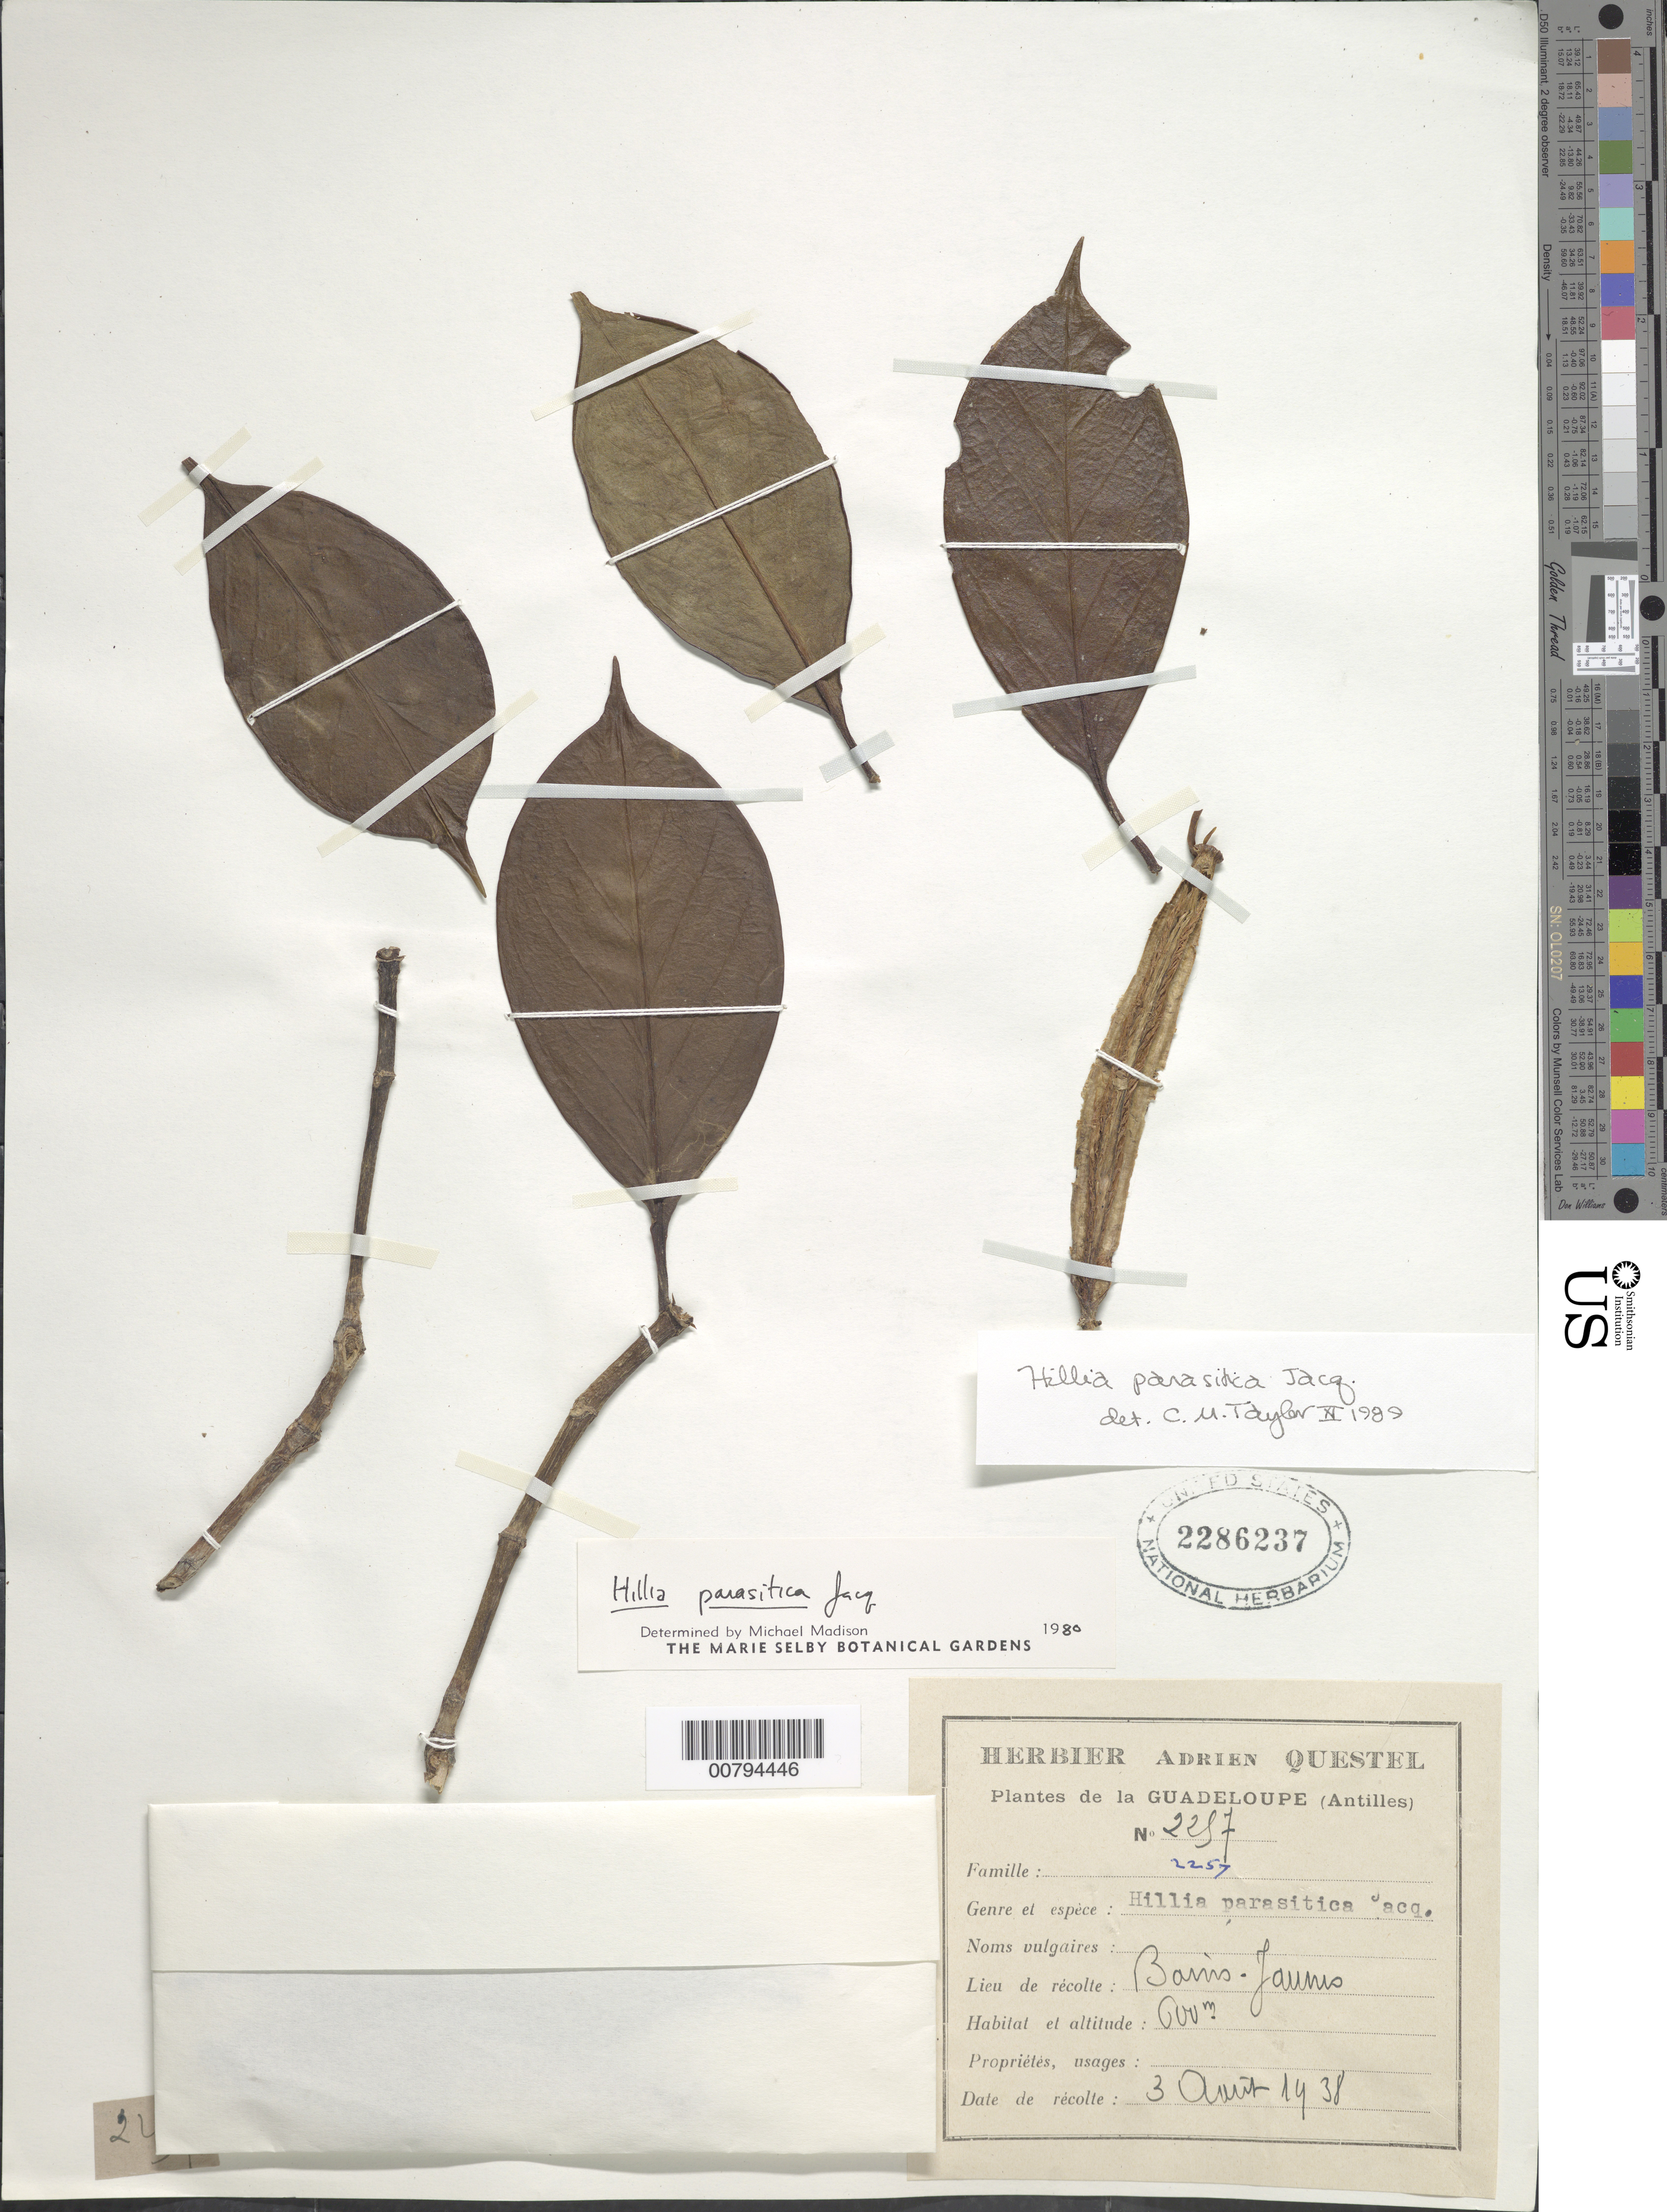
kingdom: Plantae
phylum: Tracheophyta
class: Magnoliopsida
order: Gentianales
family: Rubiaceae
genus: Hillia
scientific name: Hillia parasitica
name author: Jacq.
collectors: A. Questel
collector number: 2287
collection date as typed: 03 Aug 1938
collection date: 1938-08-03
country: Guadeloupe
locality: Bains-Jaunes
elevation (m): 600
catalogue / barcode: US 2286237